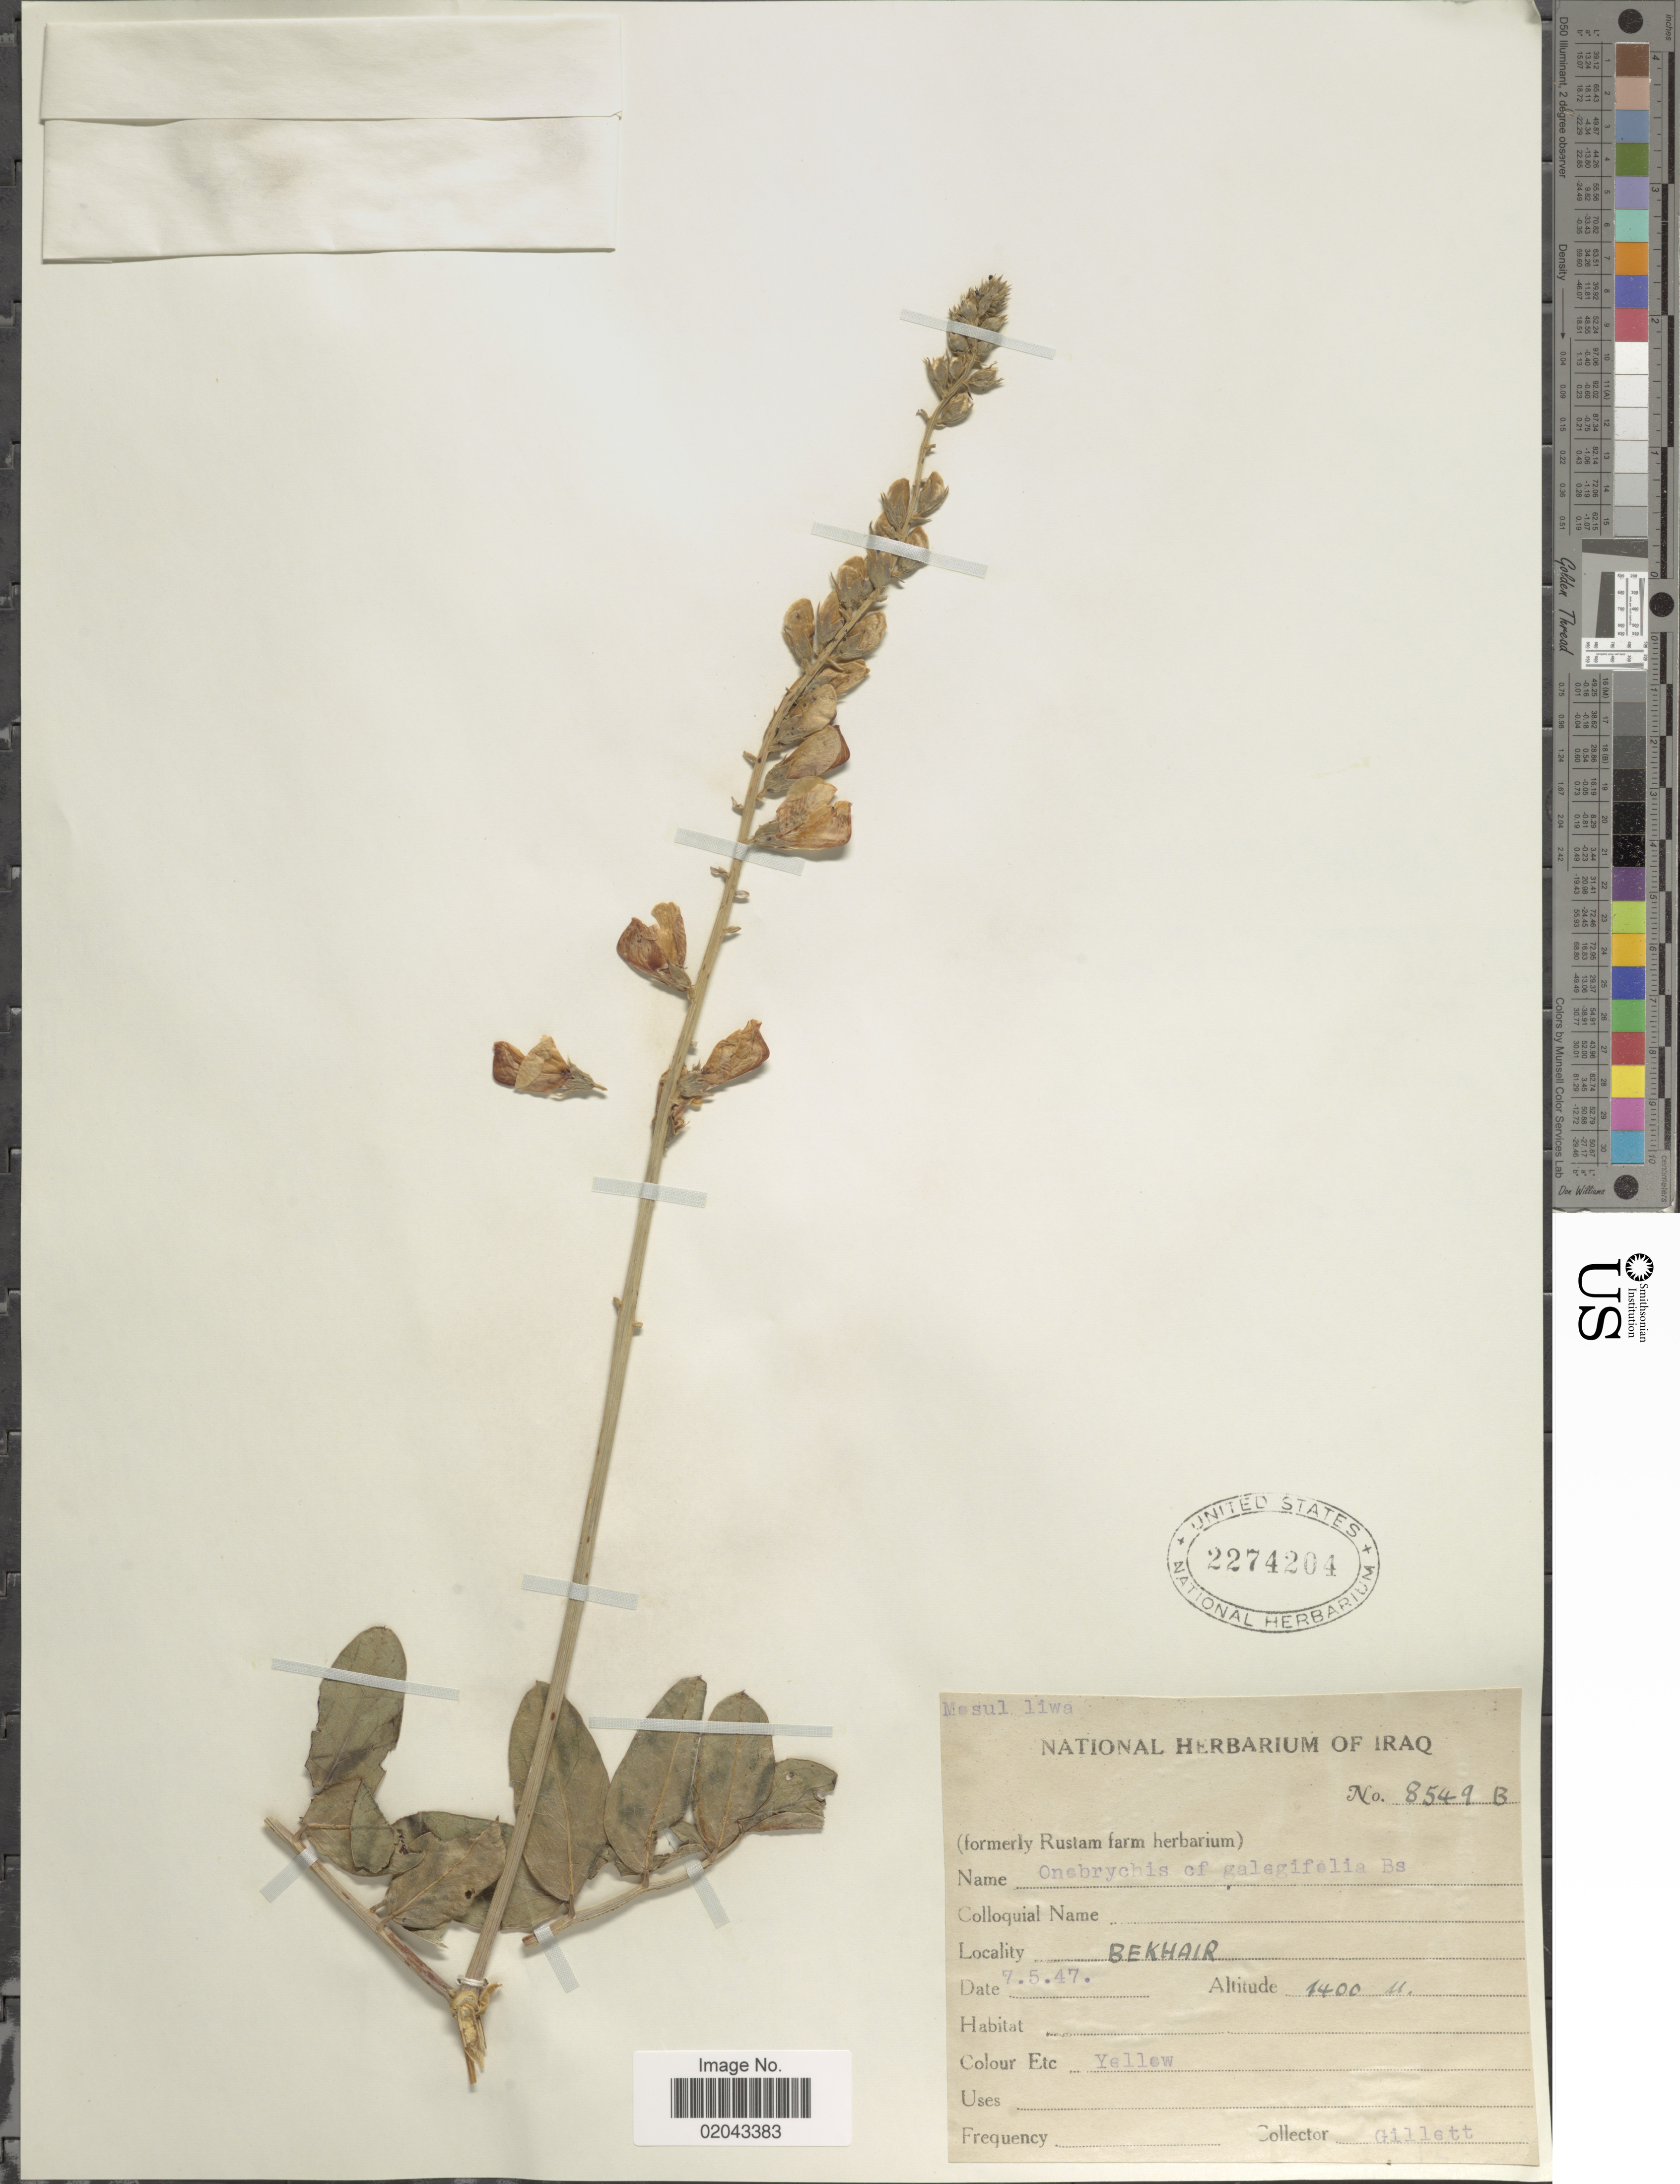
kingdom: Plantae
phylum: Tracheophyta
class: Magnoliopsida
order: Fabales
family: Fabaceae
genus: Onobrychis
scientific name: Onobrychis galegifolia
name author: Boiss.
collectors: Gillett, --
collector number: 8549B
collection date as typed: Transcribed d/m/y: 7/5/47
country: Iraq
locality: Bekhair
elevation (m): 427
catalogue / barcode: US 2274204